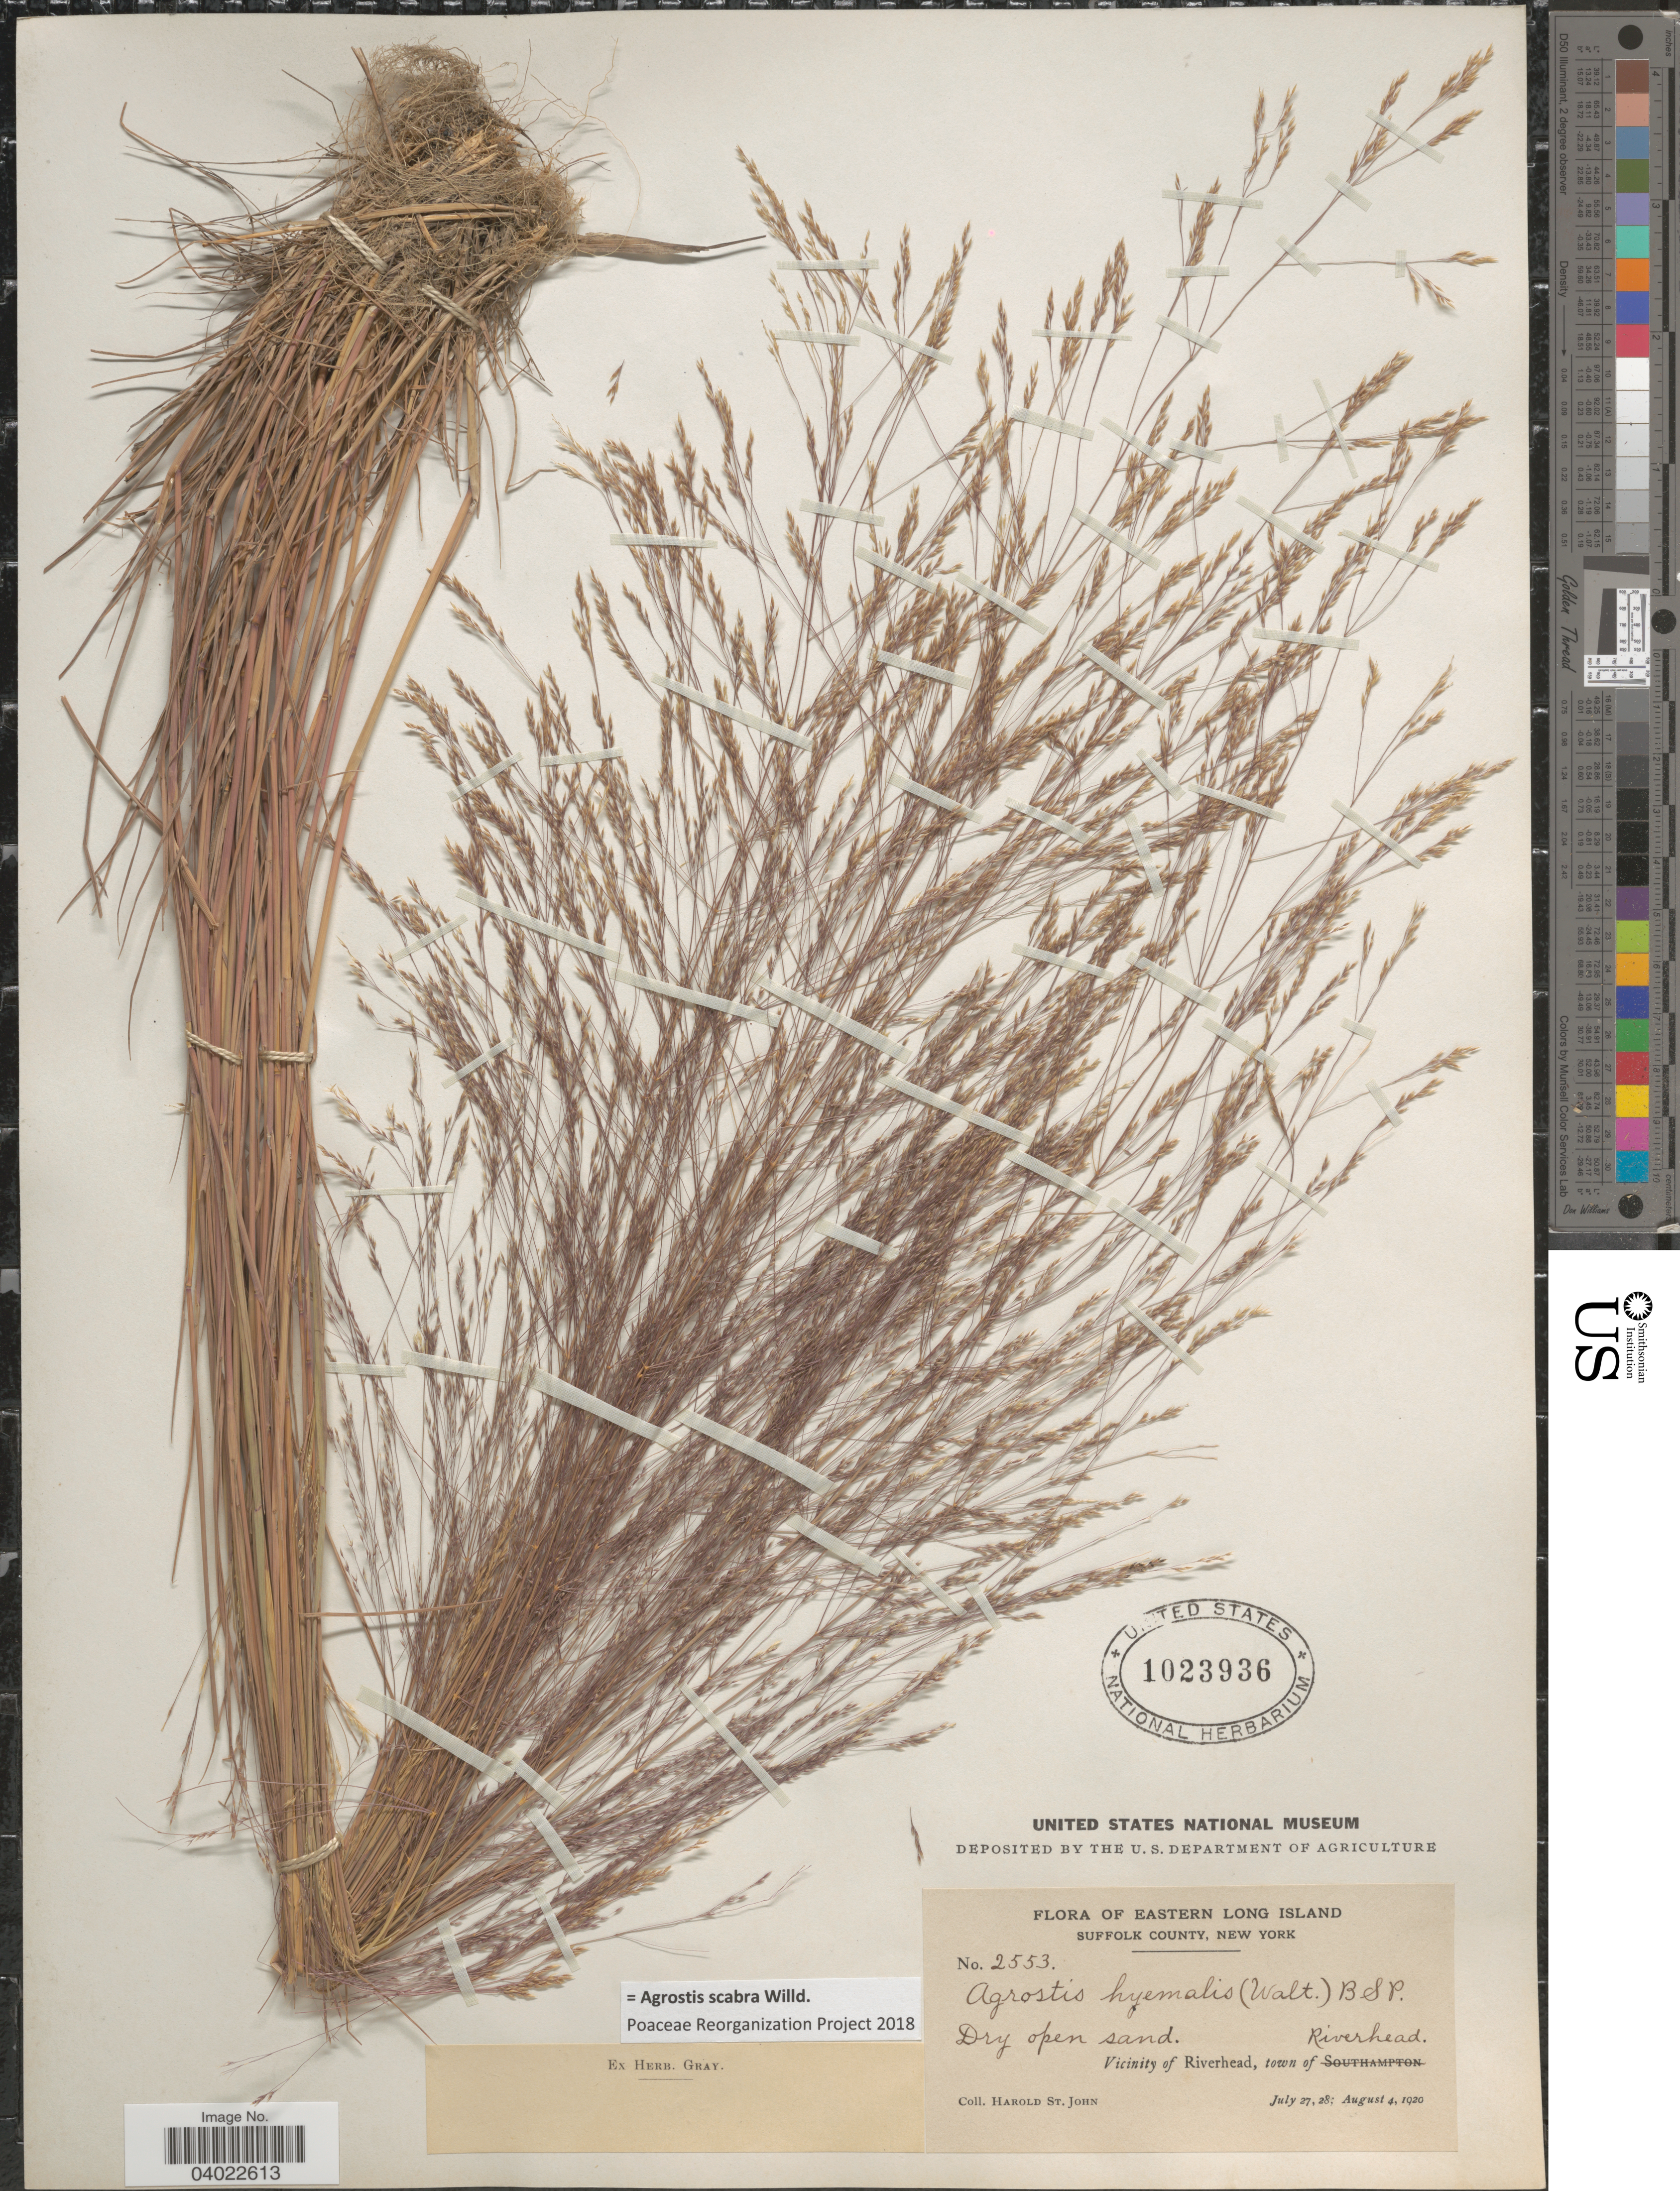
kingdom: Plantae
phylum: Tracheophyta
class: Liliopsida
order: Poales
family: Poaceae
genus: Agrostis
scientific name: Agrostis scabra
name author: Willd.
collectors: H. St. John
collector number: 2553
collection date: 1920-07-27/1920-08-04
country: United States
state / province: New York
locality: Eastern Long Island. Suffolk County. Vicinity of Riverhead, town of Riverhead.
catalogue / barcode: US 1023936